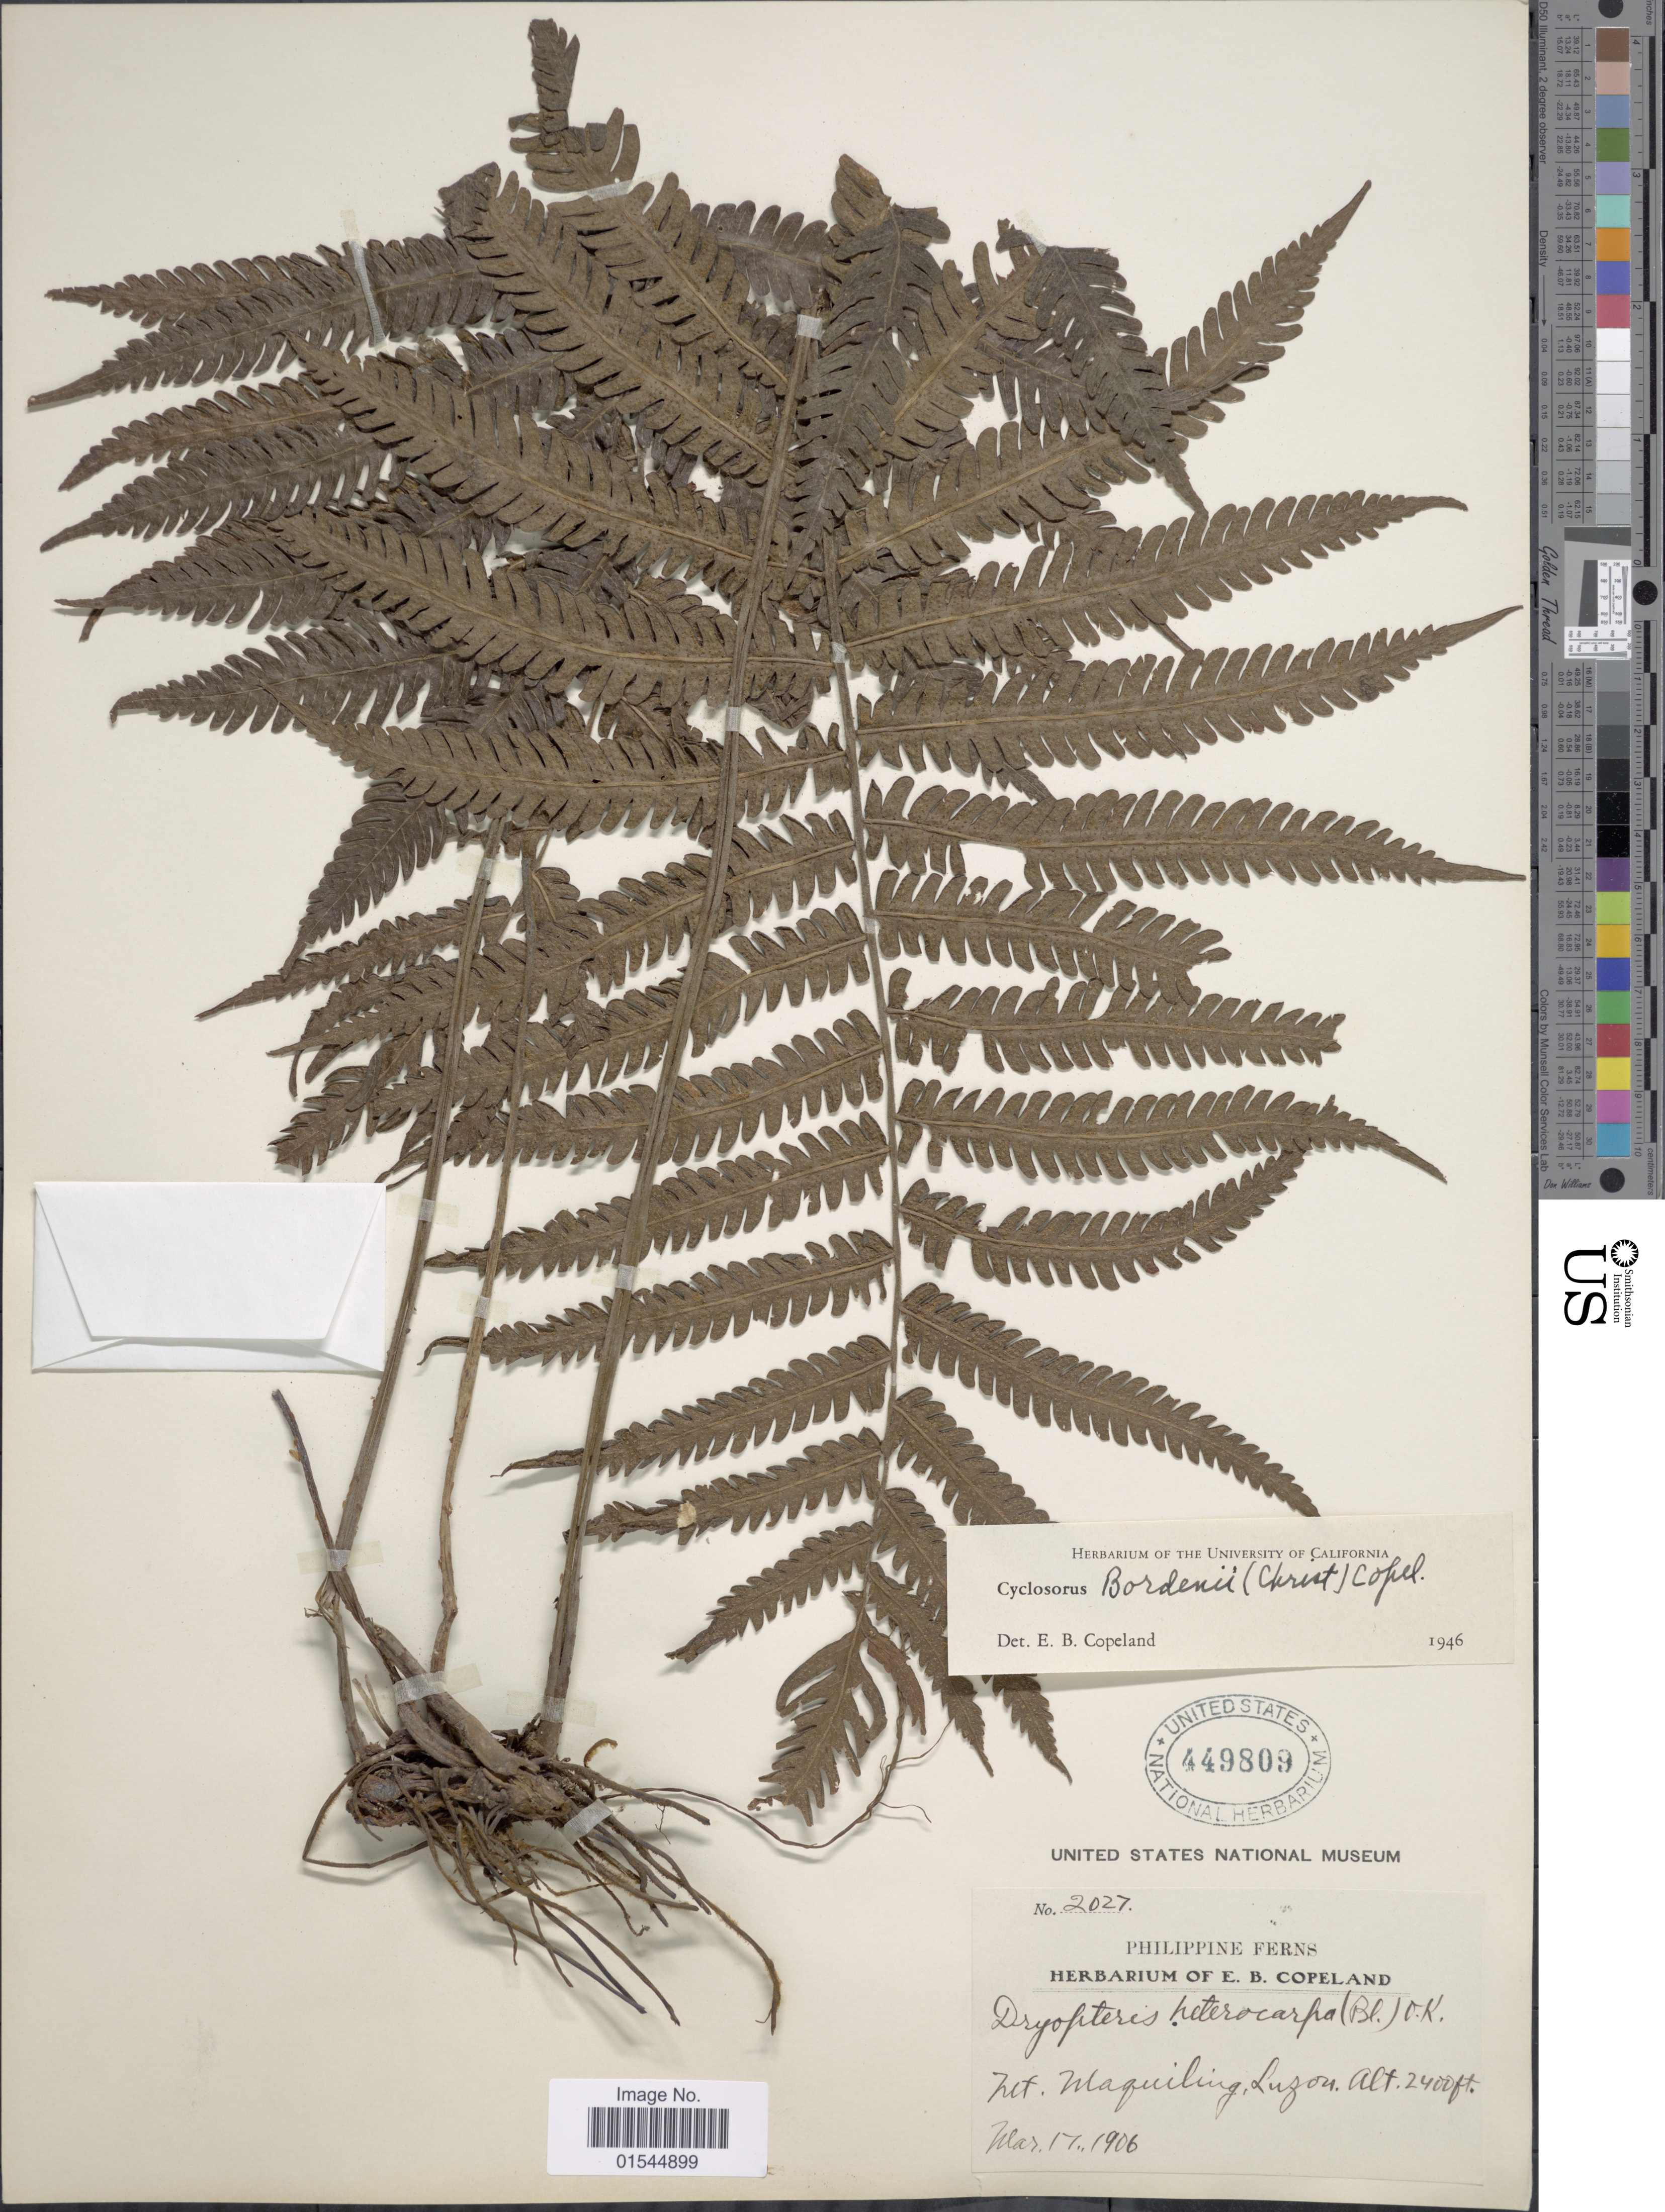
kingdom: Plantae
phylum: Tracheophyta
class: Polypodiopsida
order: Polypodiales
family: Thelypteridaceae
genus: Sphaerostephanos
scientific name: Sphaerostephanos heterocarpus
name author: (Blume) Holttum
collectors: ex herb. E. B. Copeland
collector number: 2027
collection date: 1906-03-17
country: Philippines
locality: Mt. Maquiling, Luzon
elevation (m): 732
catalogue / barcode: US 449809